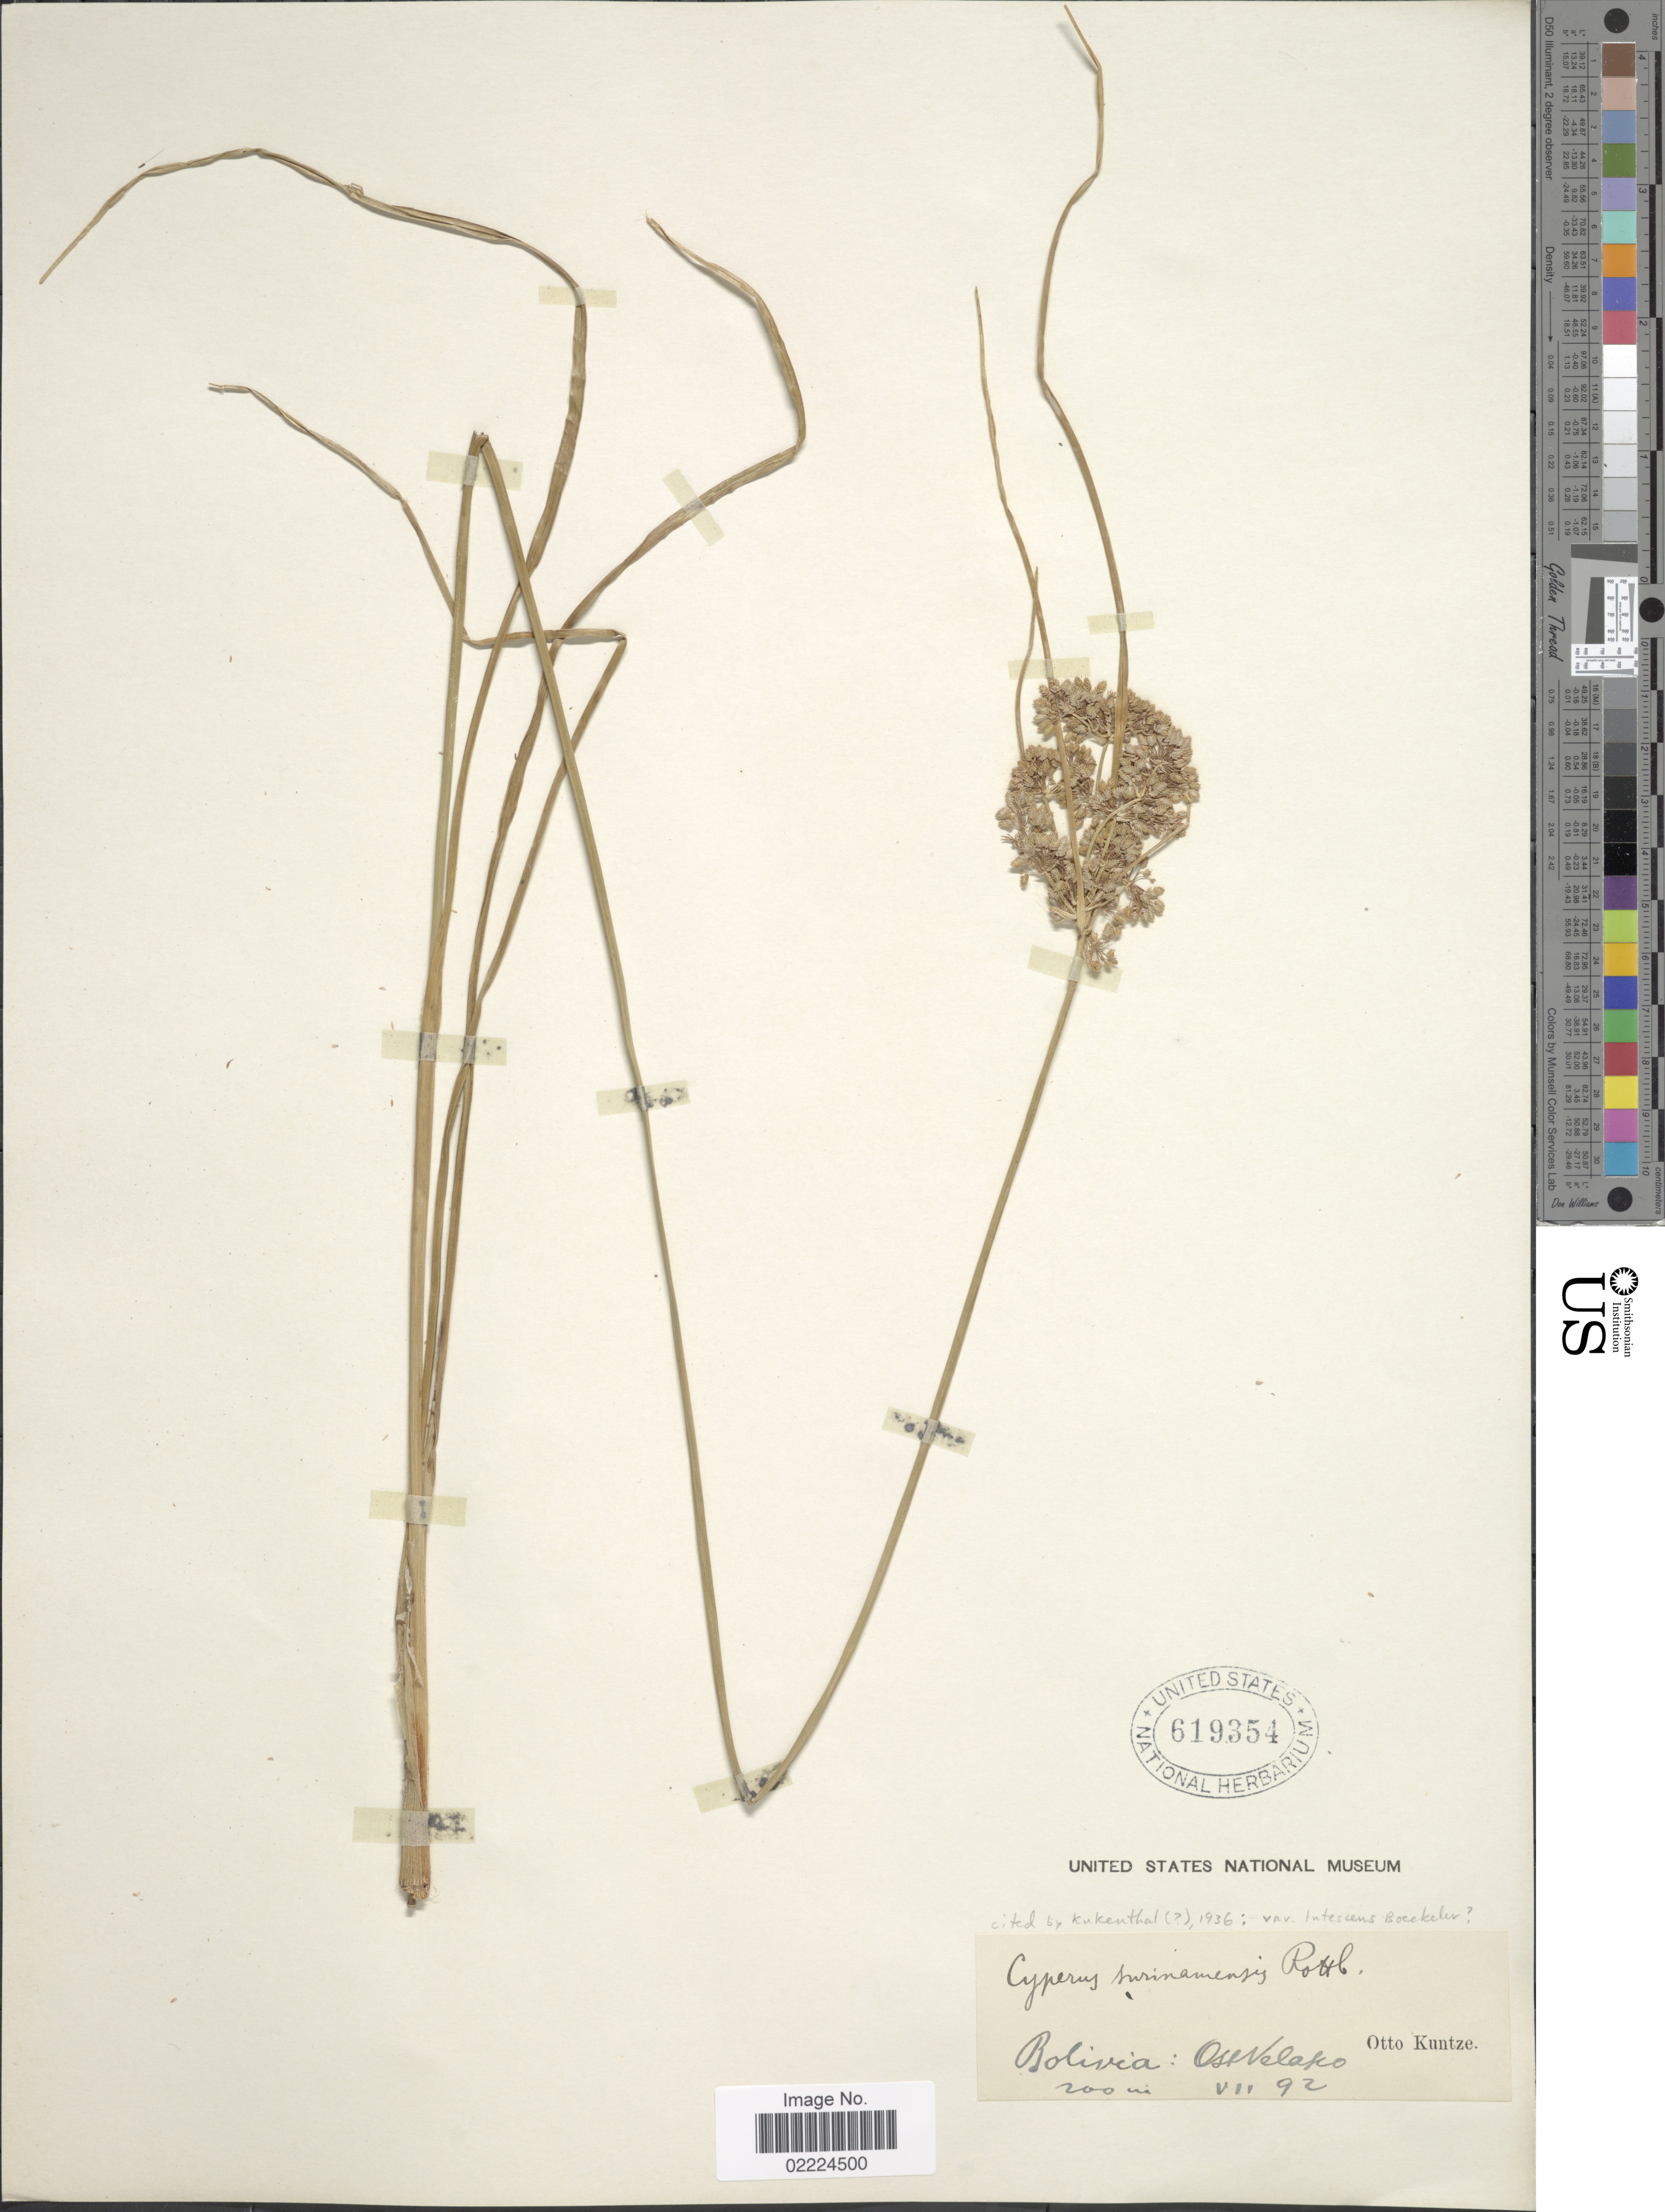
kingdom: Plantae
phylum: Tracheophyta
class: Liliopsida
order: Poales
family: Cyperaceae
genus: Cyperus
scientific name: Cyperus surinamensis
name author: Rottb.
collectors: C.E.O. Kuntze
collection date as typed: Transcribed d/m/y: /7/92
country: Bolivia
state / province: Santa Cruz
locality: Ost Velasco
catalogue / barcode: US 619354